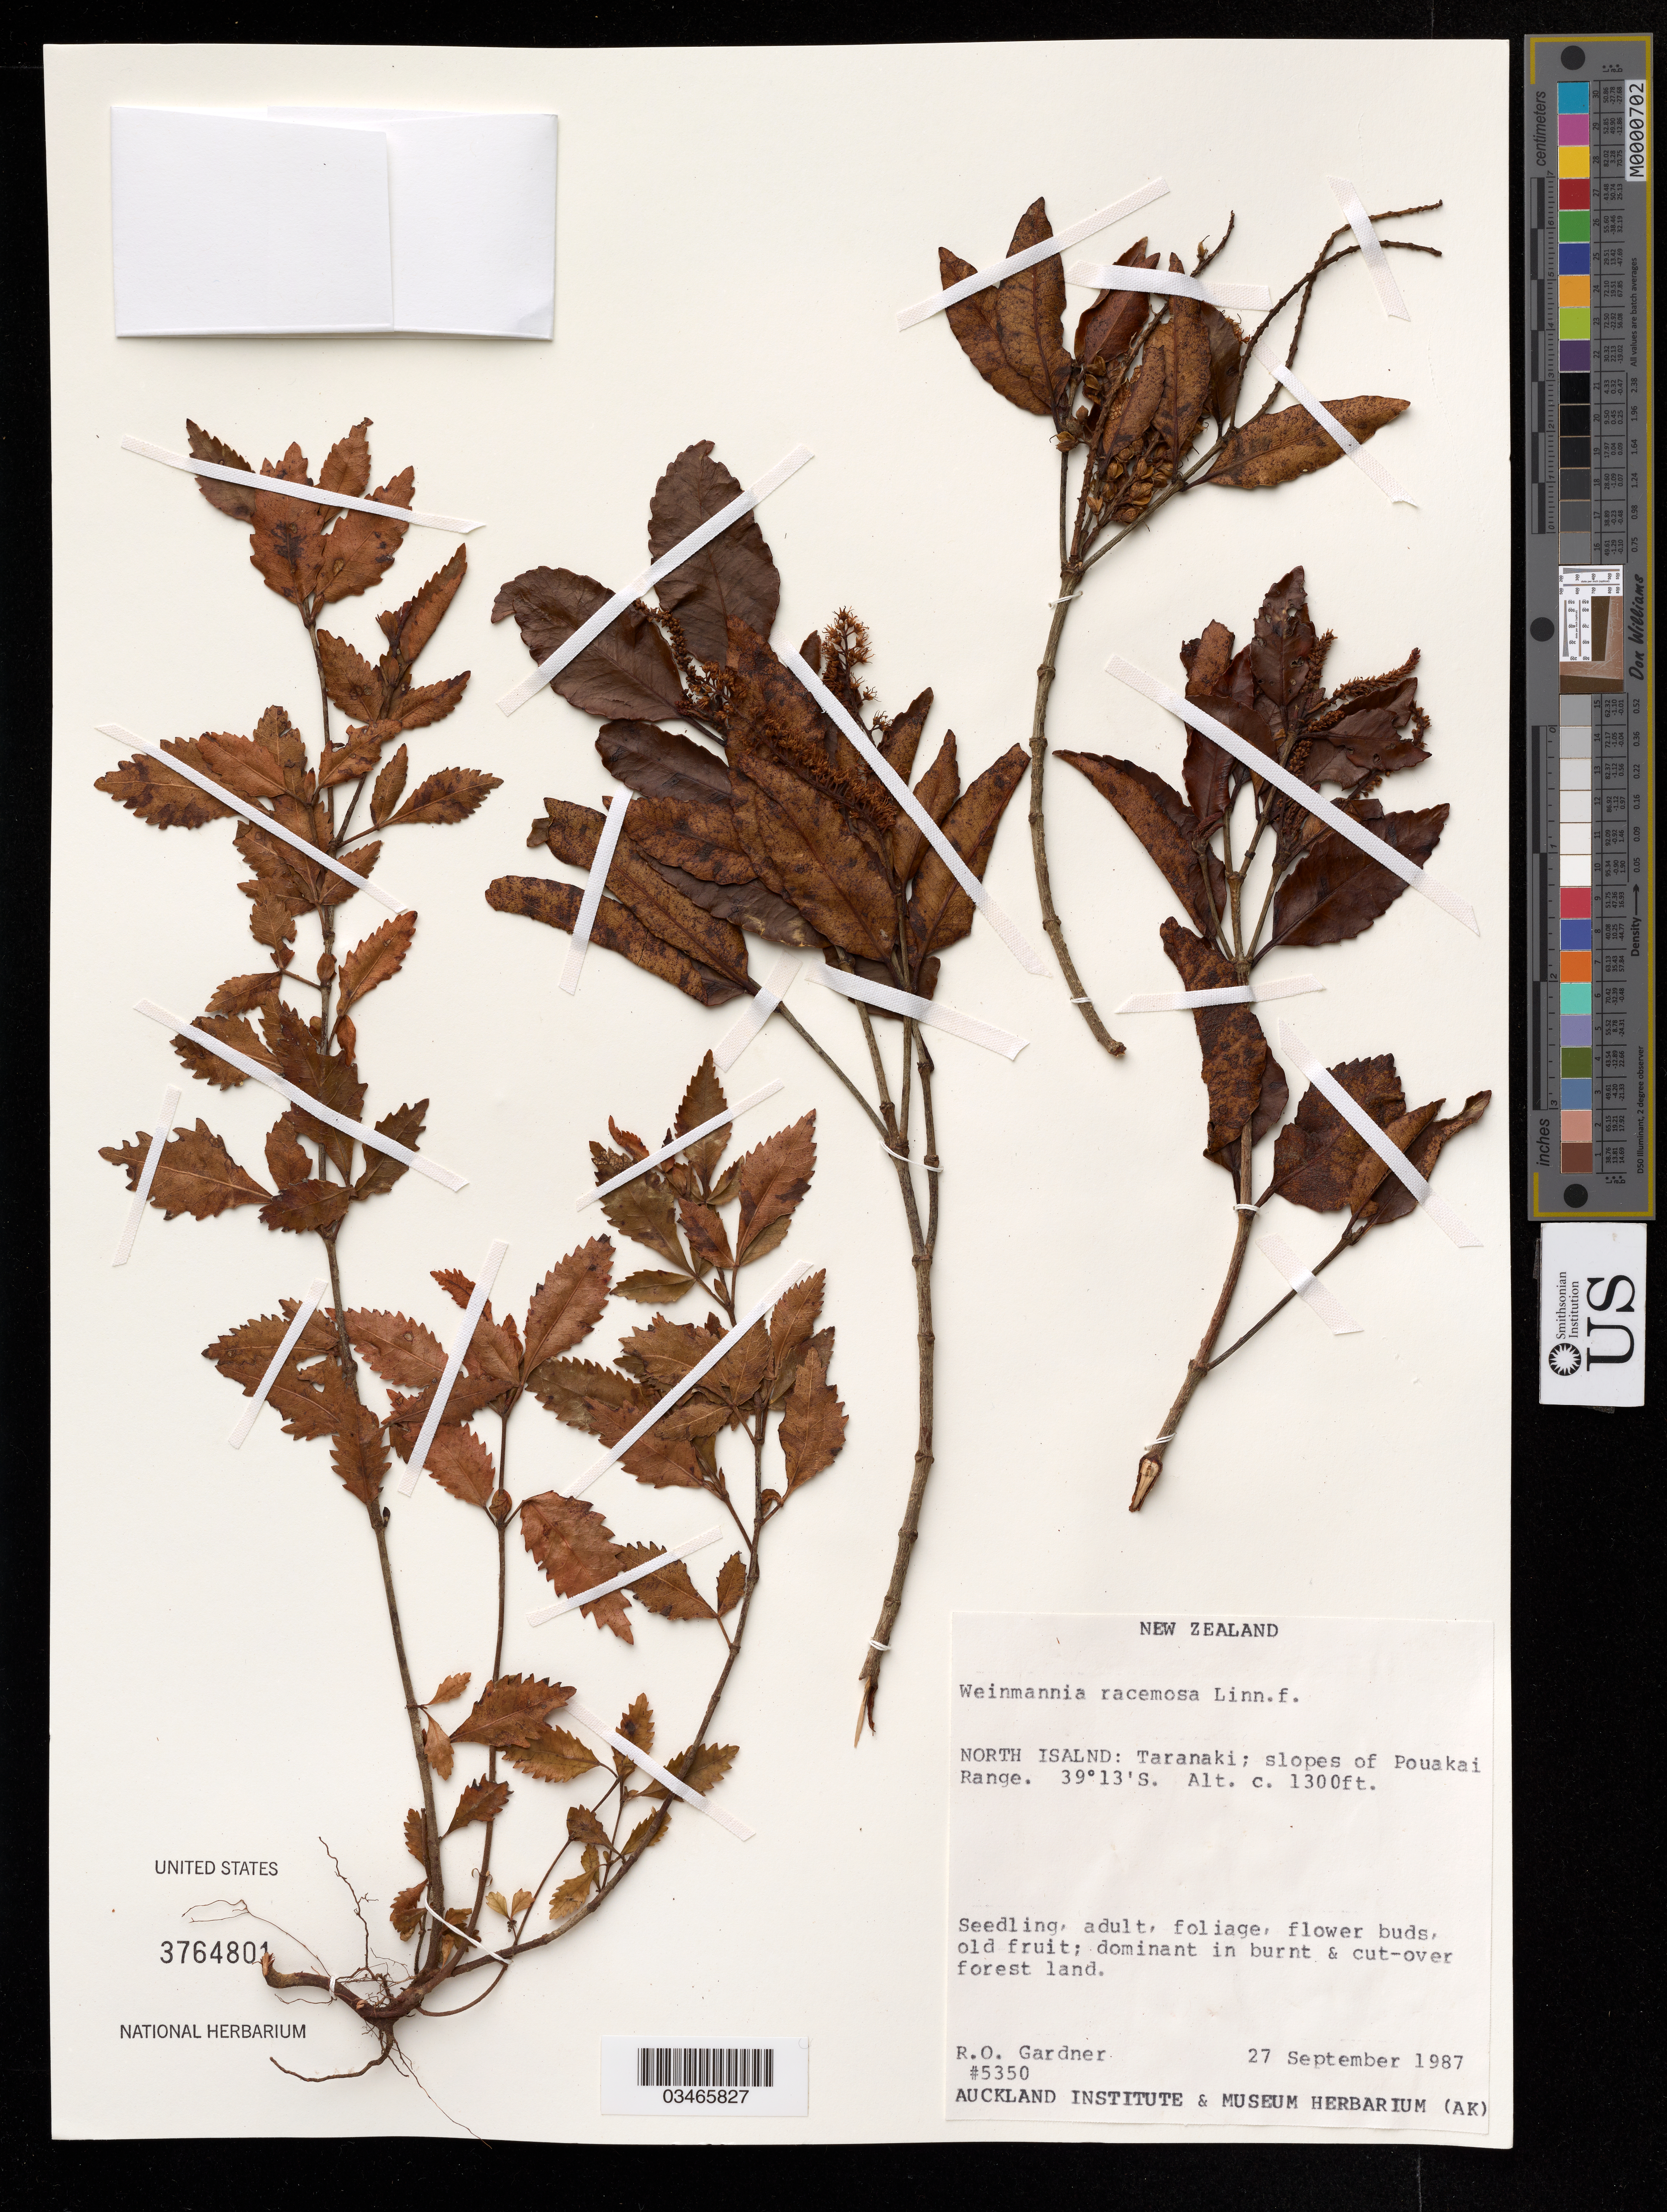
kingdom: Plantae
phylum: Tracheophyta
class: Magnoliopsida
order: Oxalidales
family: Cunoniaceae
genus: Weinmannia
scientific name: Weinmannia racemosa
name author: L. f.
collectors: R. Gardner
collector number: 5350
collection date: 1987-09-27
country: New Zealand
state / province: Taranaki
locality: North Isalnd: Taranaki; slopes of Pouakai Range.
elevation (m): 396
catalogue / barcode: US 3764801